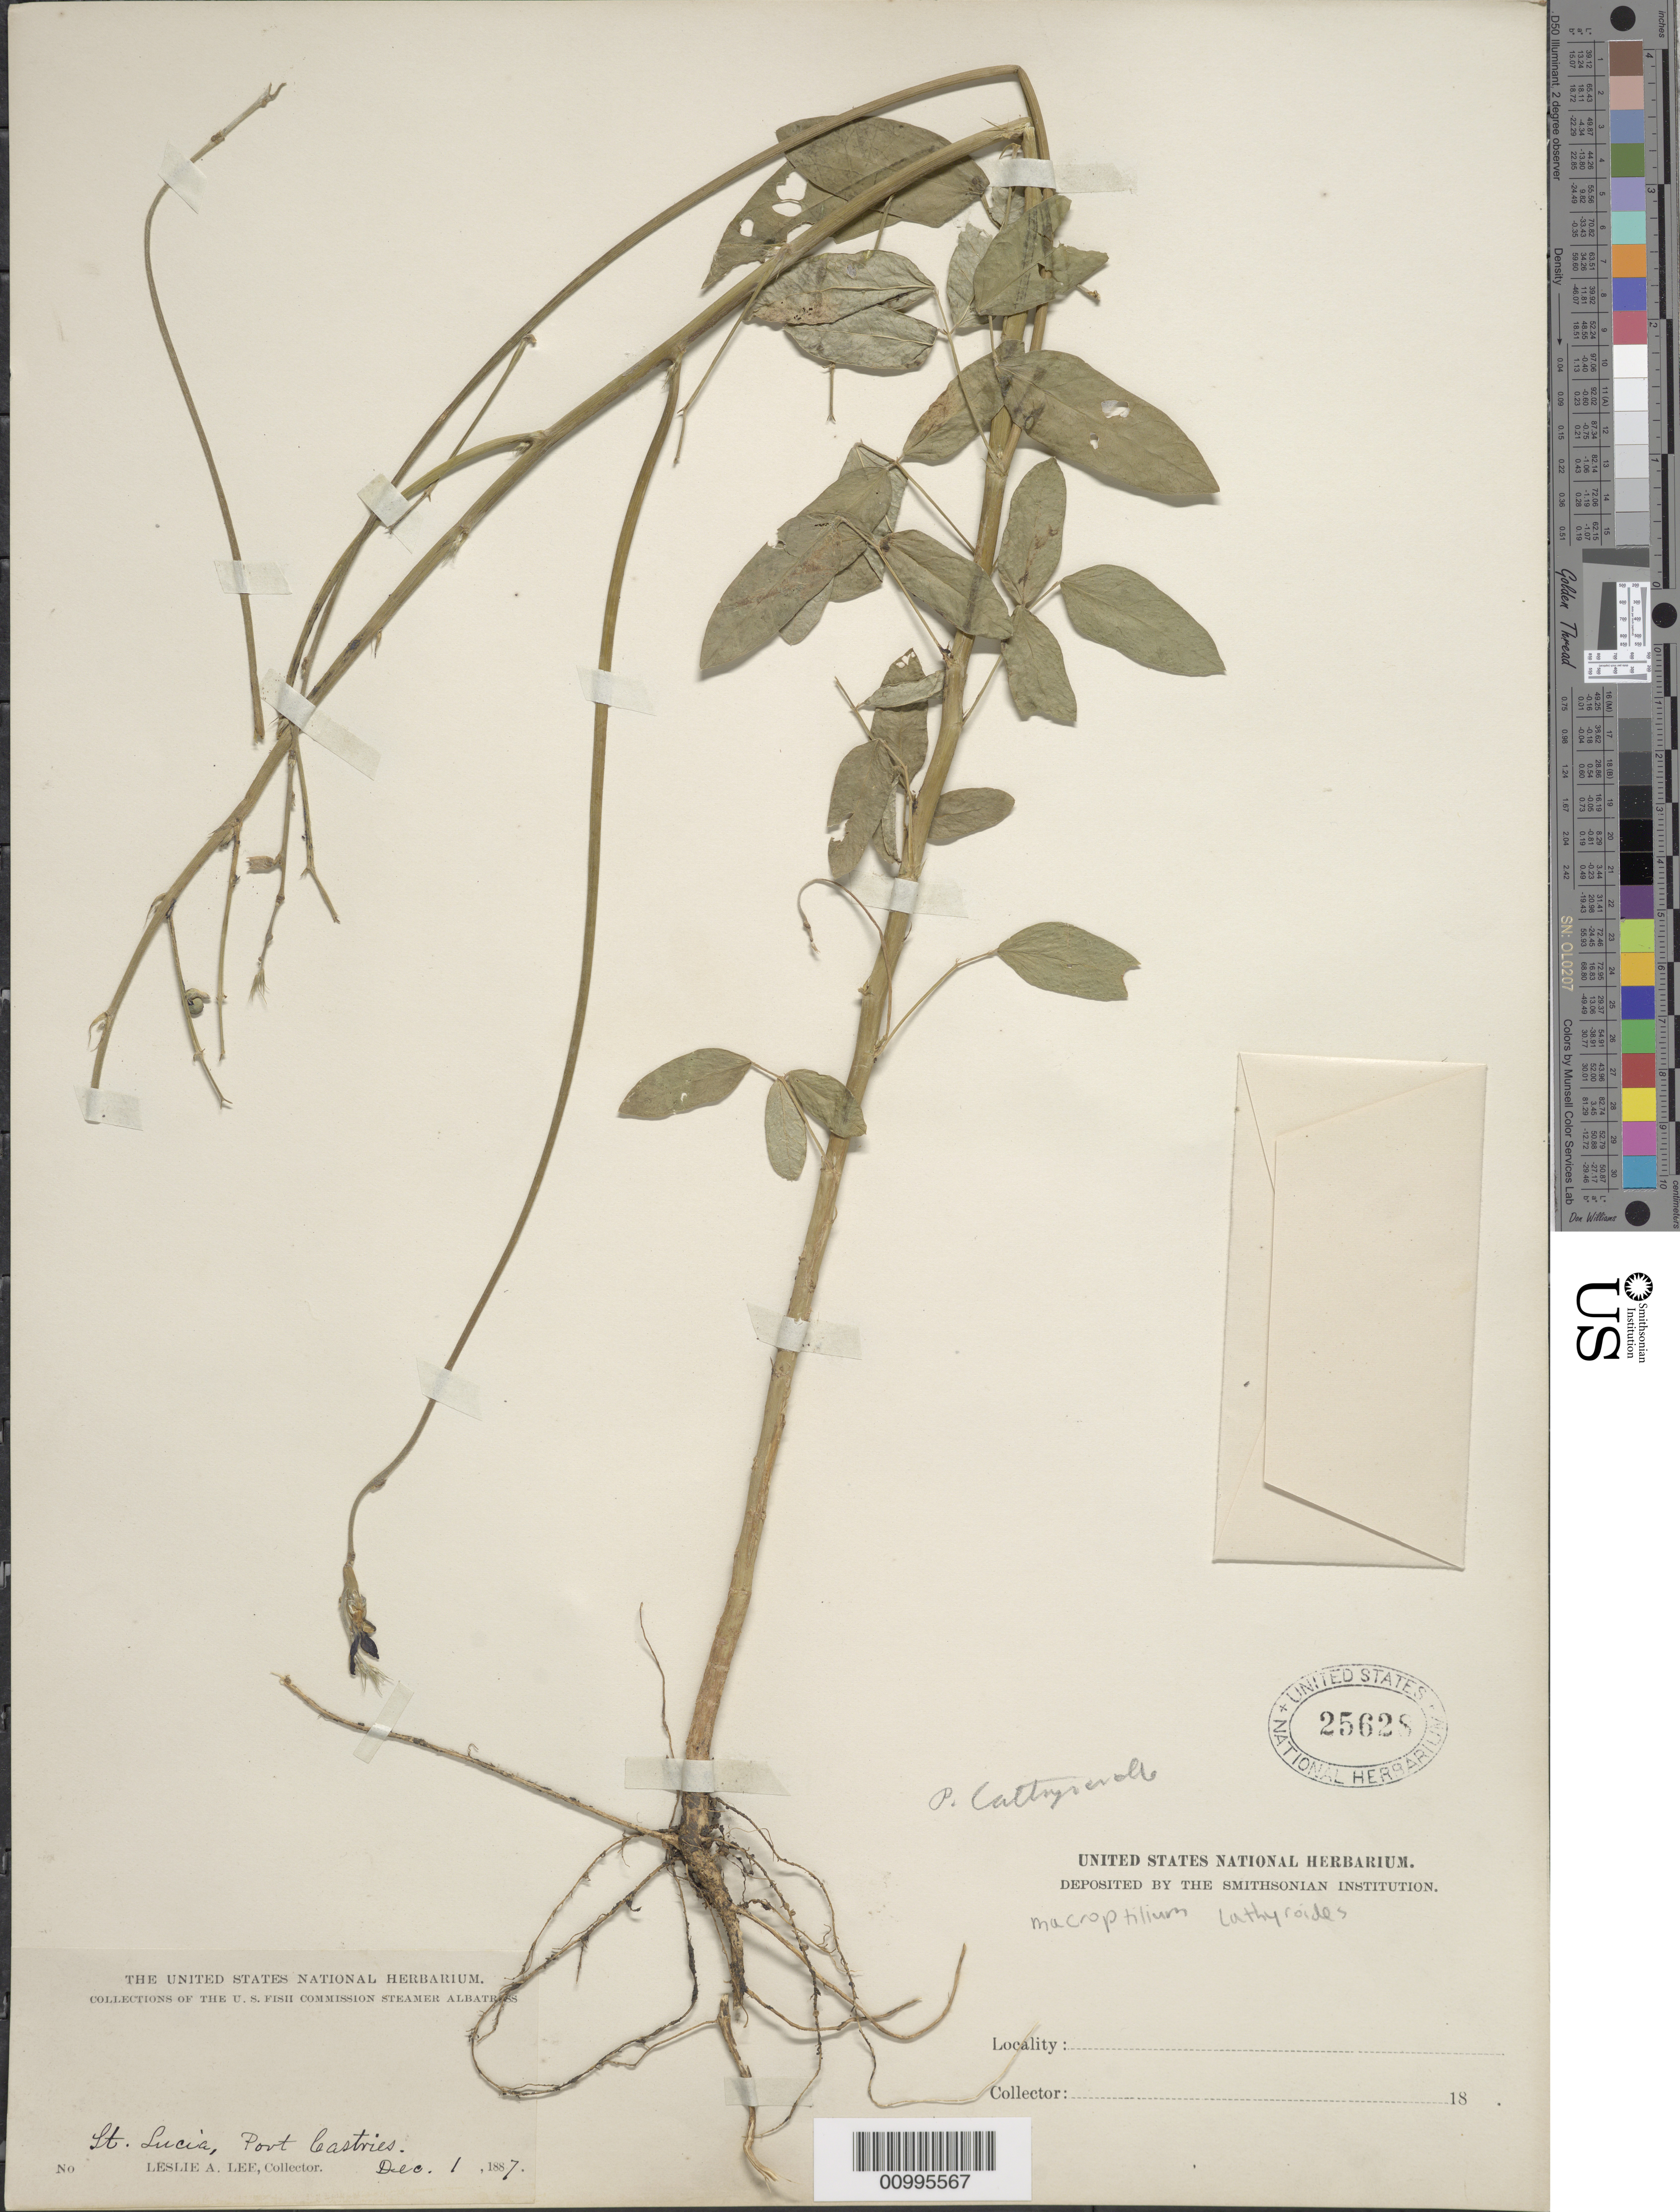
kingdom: Plantae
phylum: Tracheophyta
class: Magnoliopsida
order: Fabales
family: Fabaceae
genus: Macroptilium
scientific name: Macroptilium lathyroides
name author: (L.) Urb.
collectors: L. Lee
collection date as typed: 01 Dec 1887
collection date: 1887-12-01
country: St. Lucia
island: St. Lucia I.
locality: Port Castries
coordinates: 0 N, 0 E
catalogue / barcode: US 25628